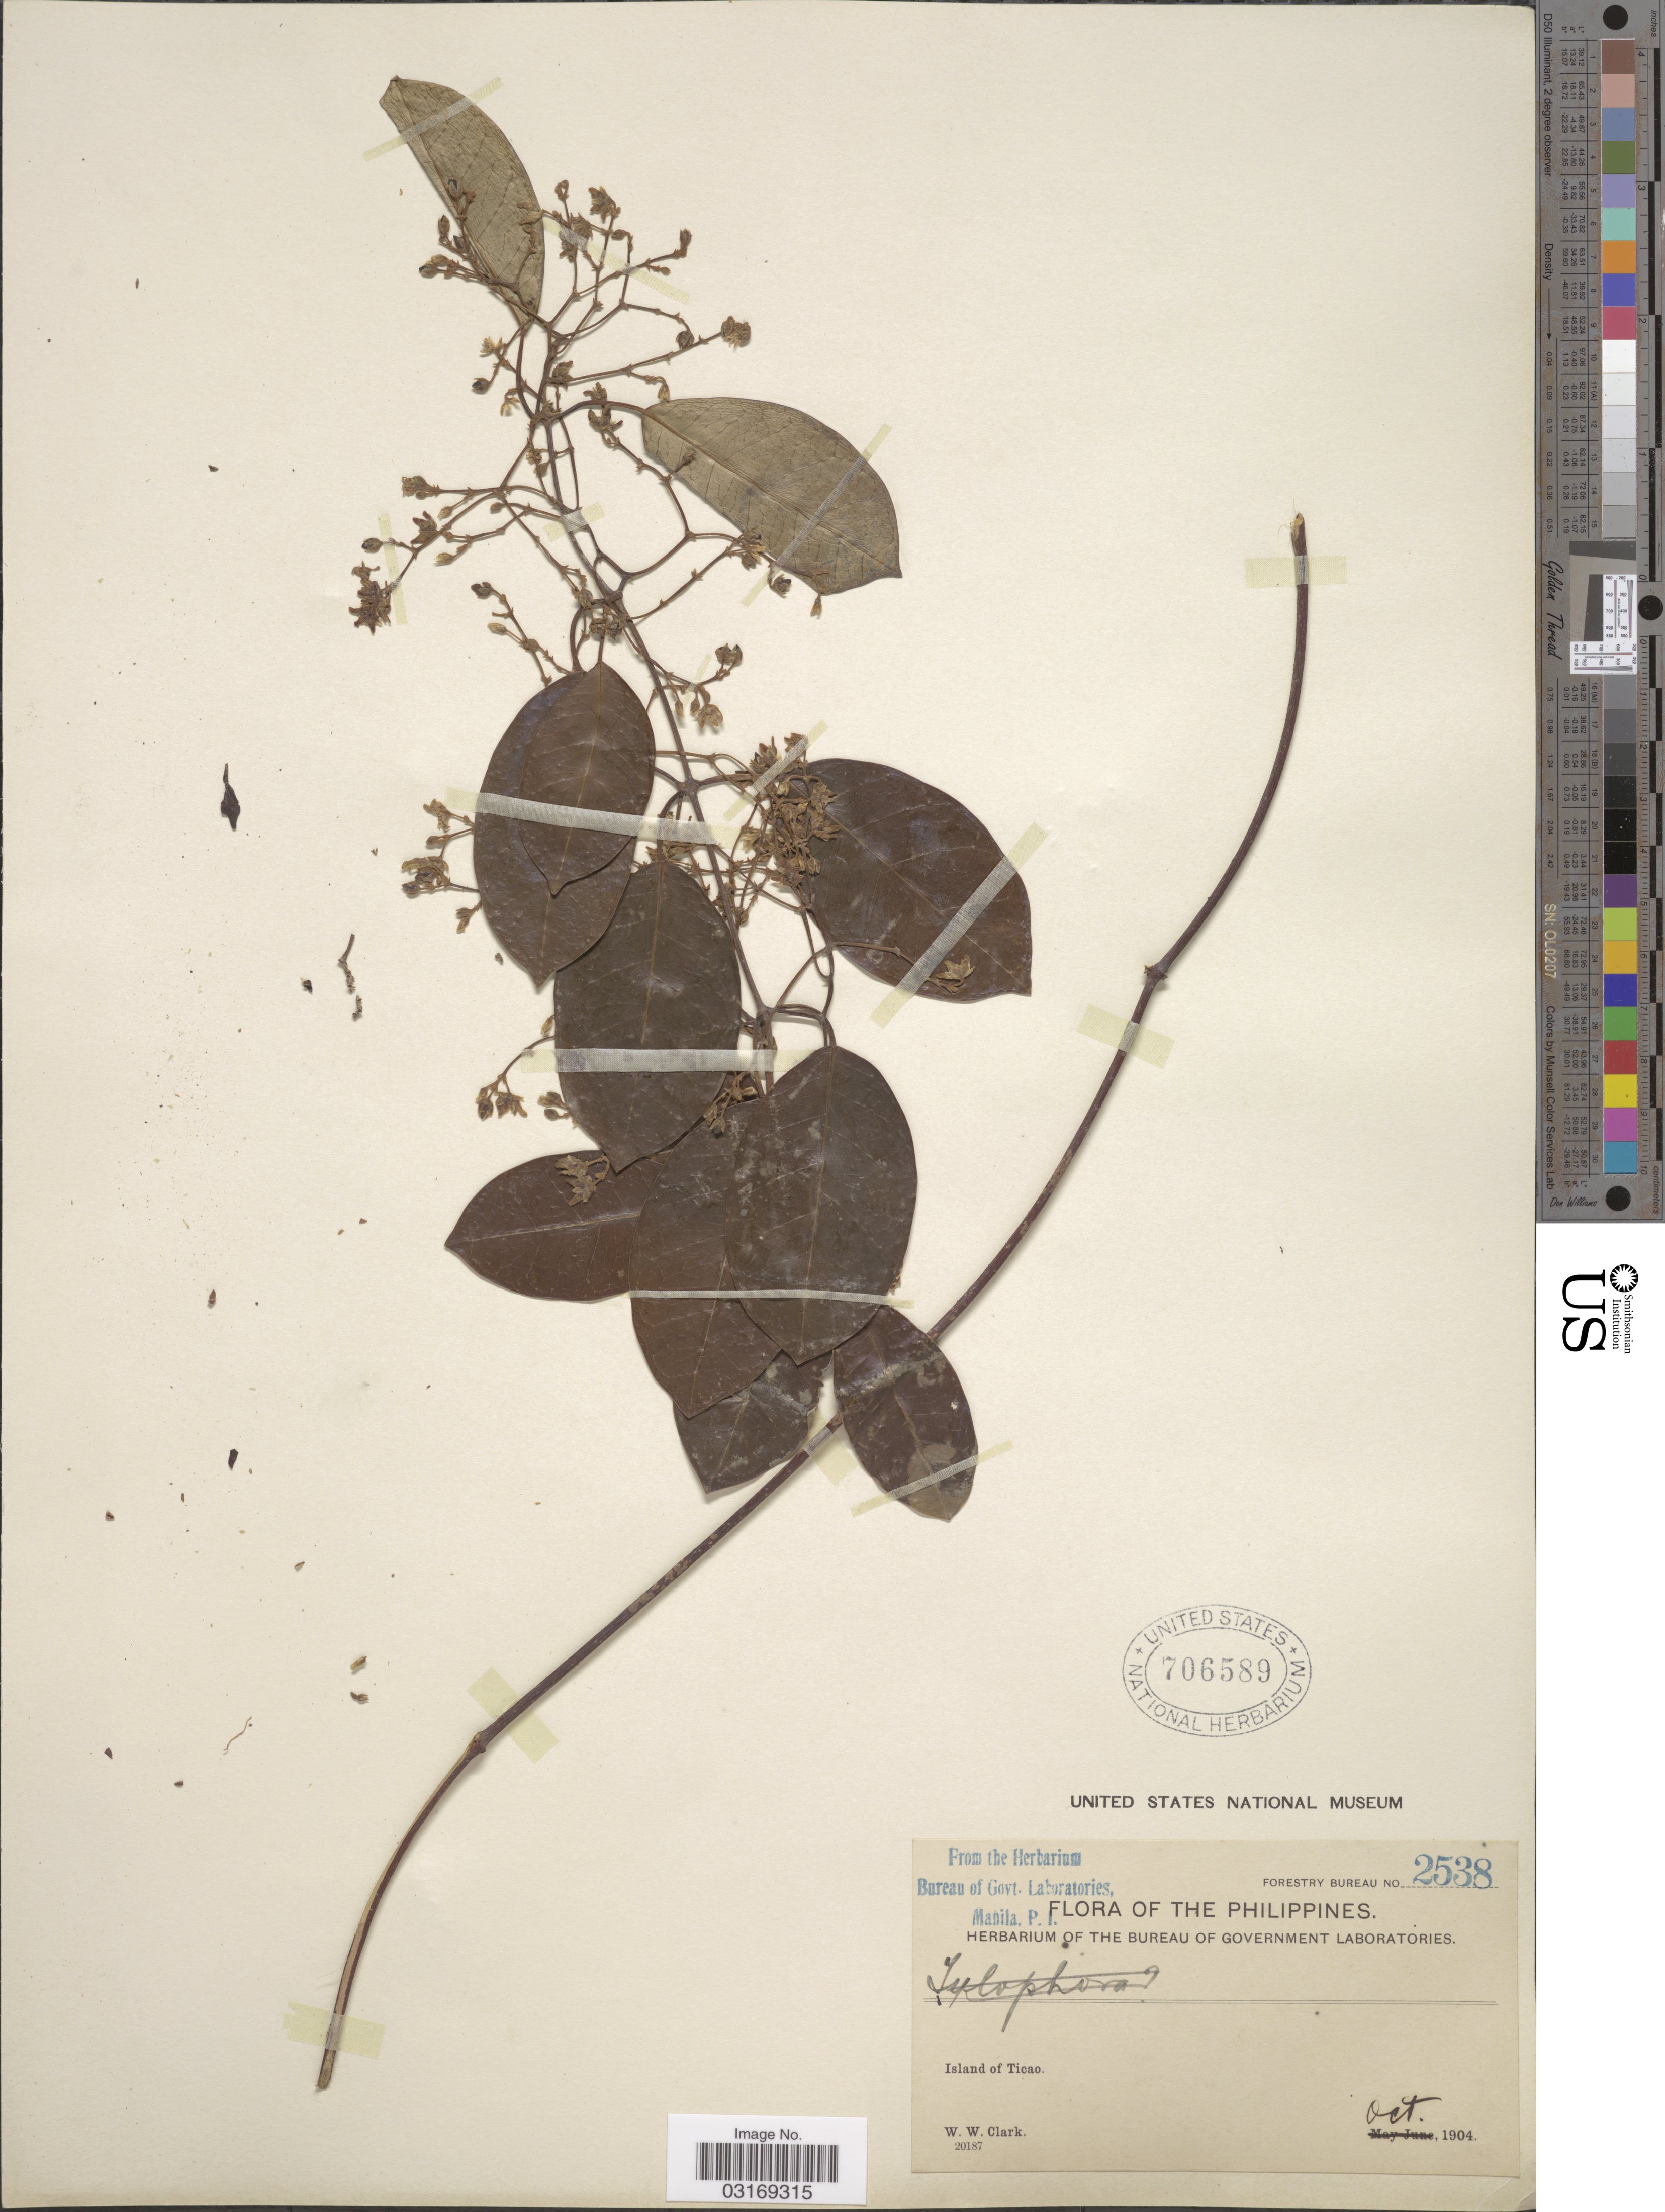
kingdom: Plantae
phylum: Tracheophyta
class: Magnoliopsida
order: Gentianales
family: Apocynaceae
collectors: W. W. Clark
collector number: Forestry Bureau 2538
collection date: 1904-10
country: Philippines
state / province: Bicol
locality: Island of Ticao.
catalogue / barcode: US 706589